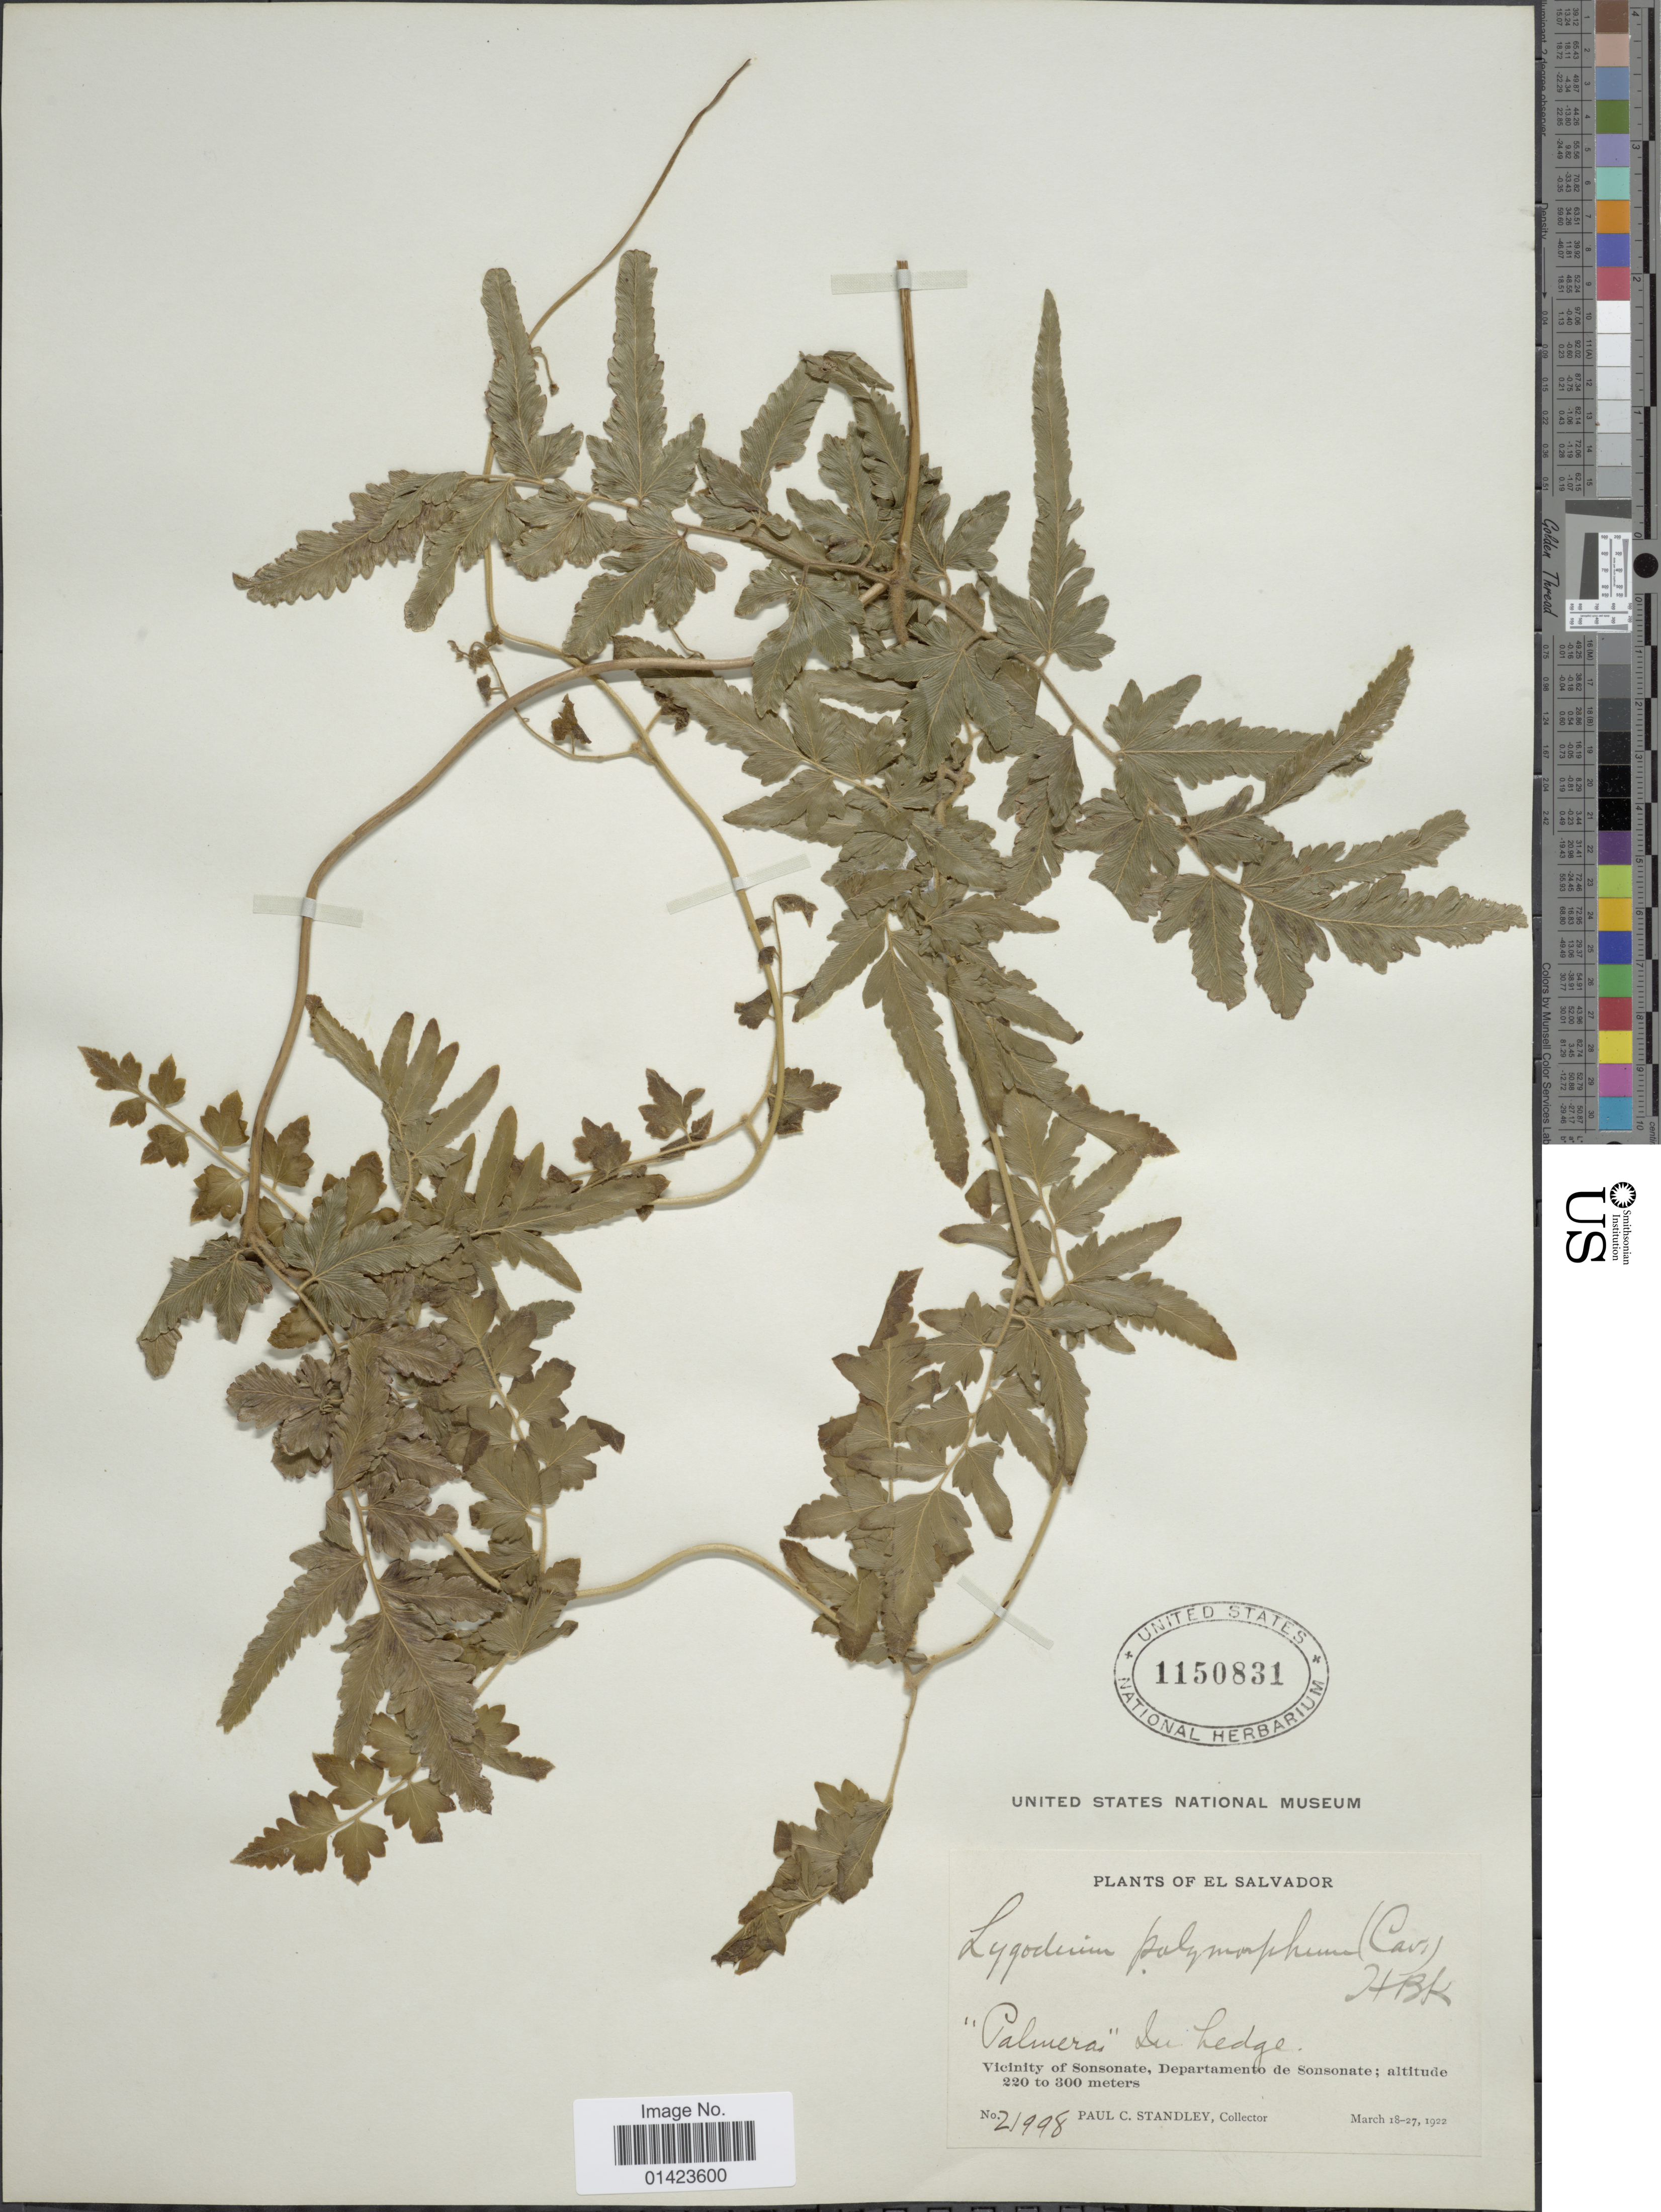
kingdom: Plantae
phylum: Tracheophyta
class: Polypodiopsida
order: Schizaeales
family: Lygodiaceae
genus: Lygodium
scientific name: Lygodium venustum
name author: Sw.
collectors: P. C. Standley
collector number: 21998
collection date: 1922-03-18/1922-03-27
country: El Salvador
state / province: Sonsonate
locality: Vicinity of Sonsonate, Departamento de Sonsonate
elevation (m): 220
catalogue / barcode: US 1150831